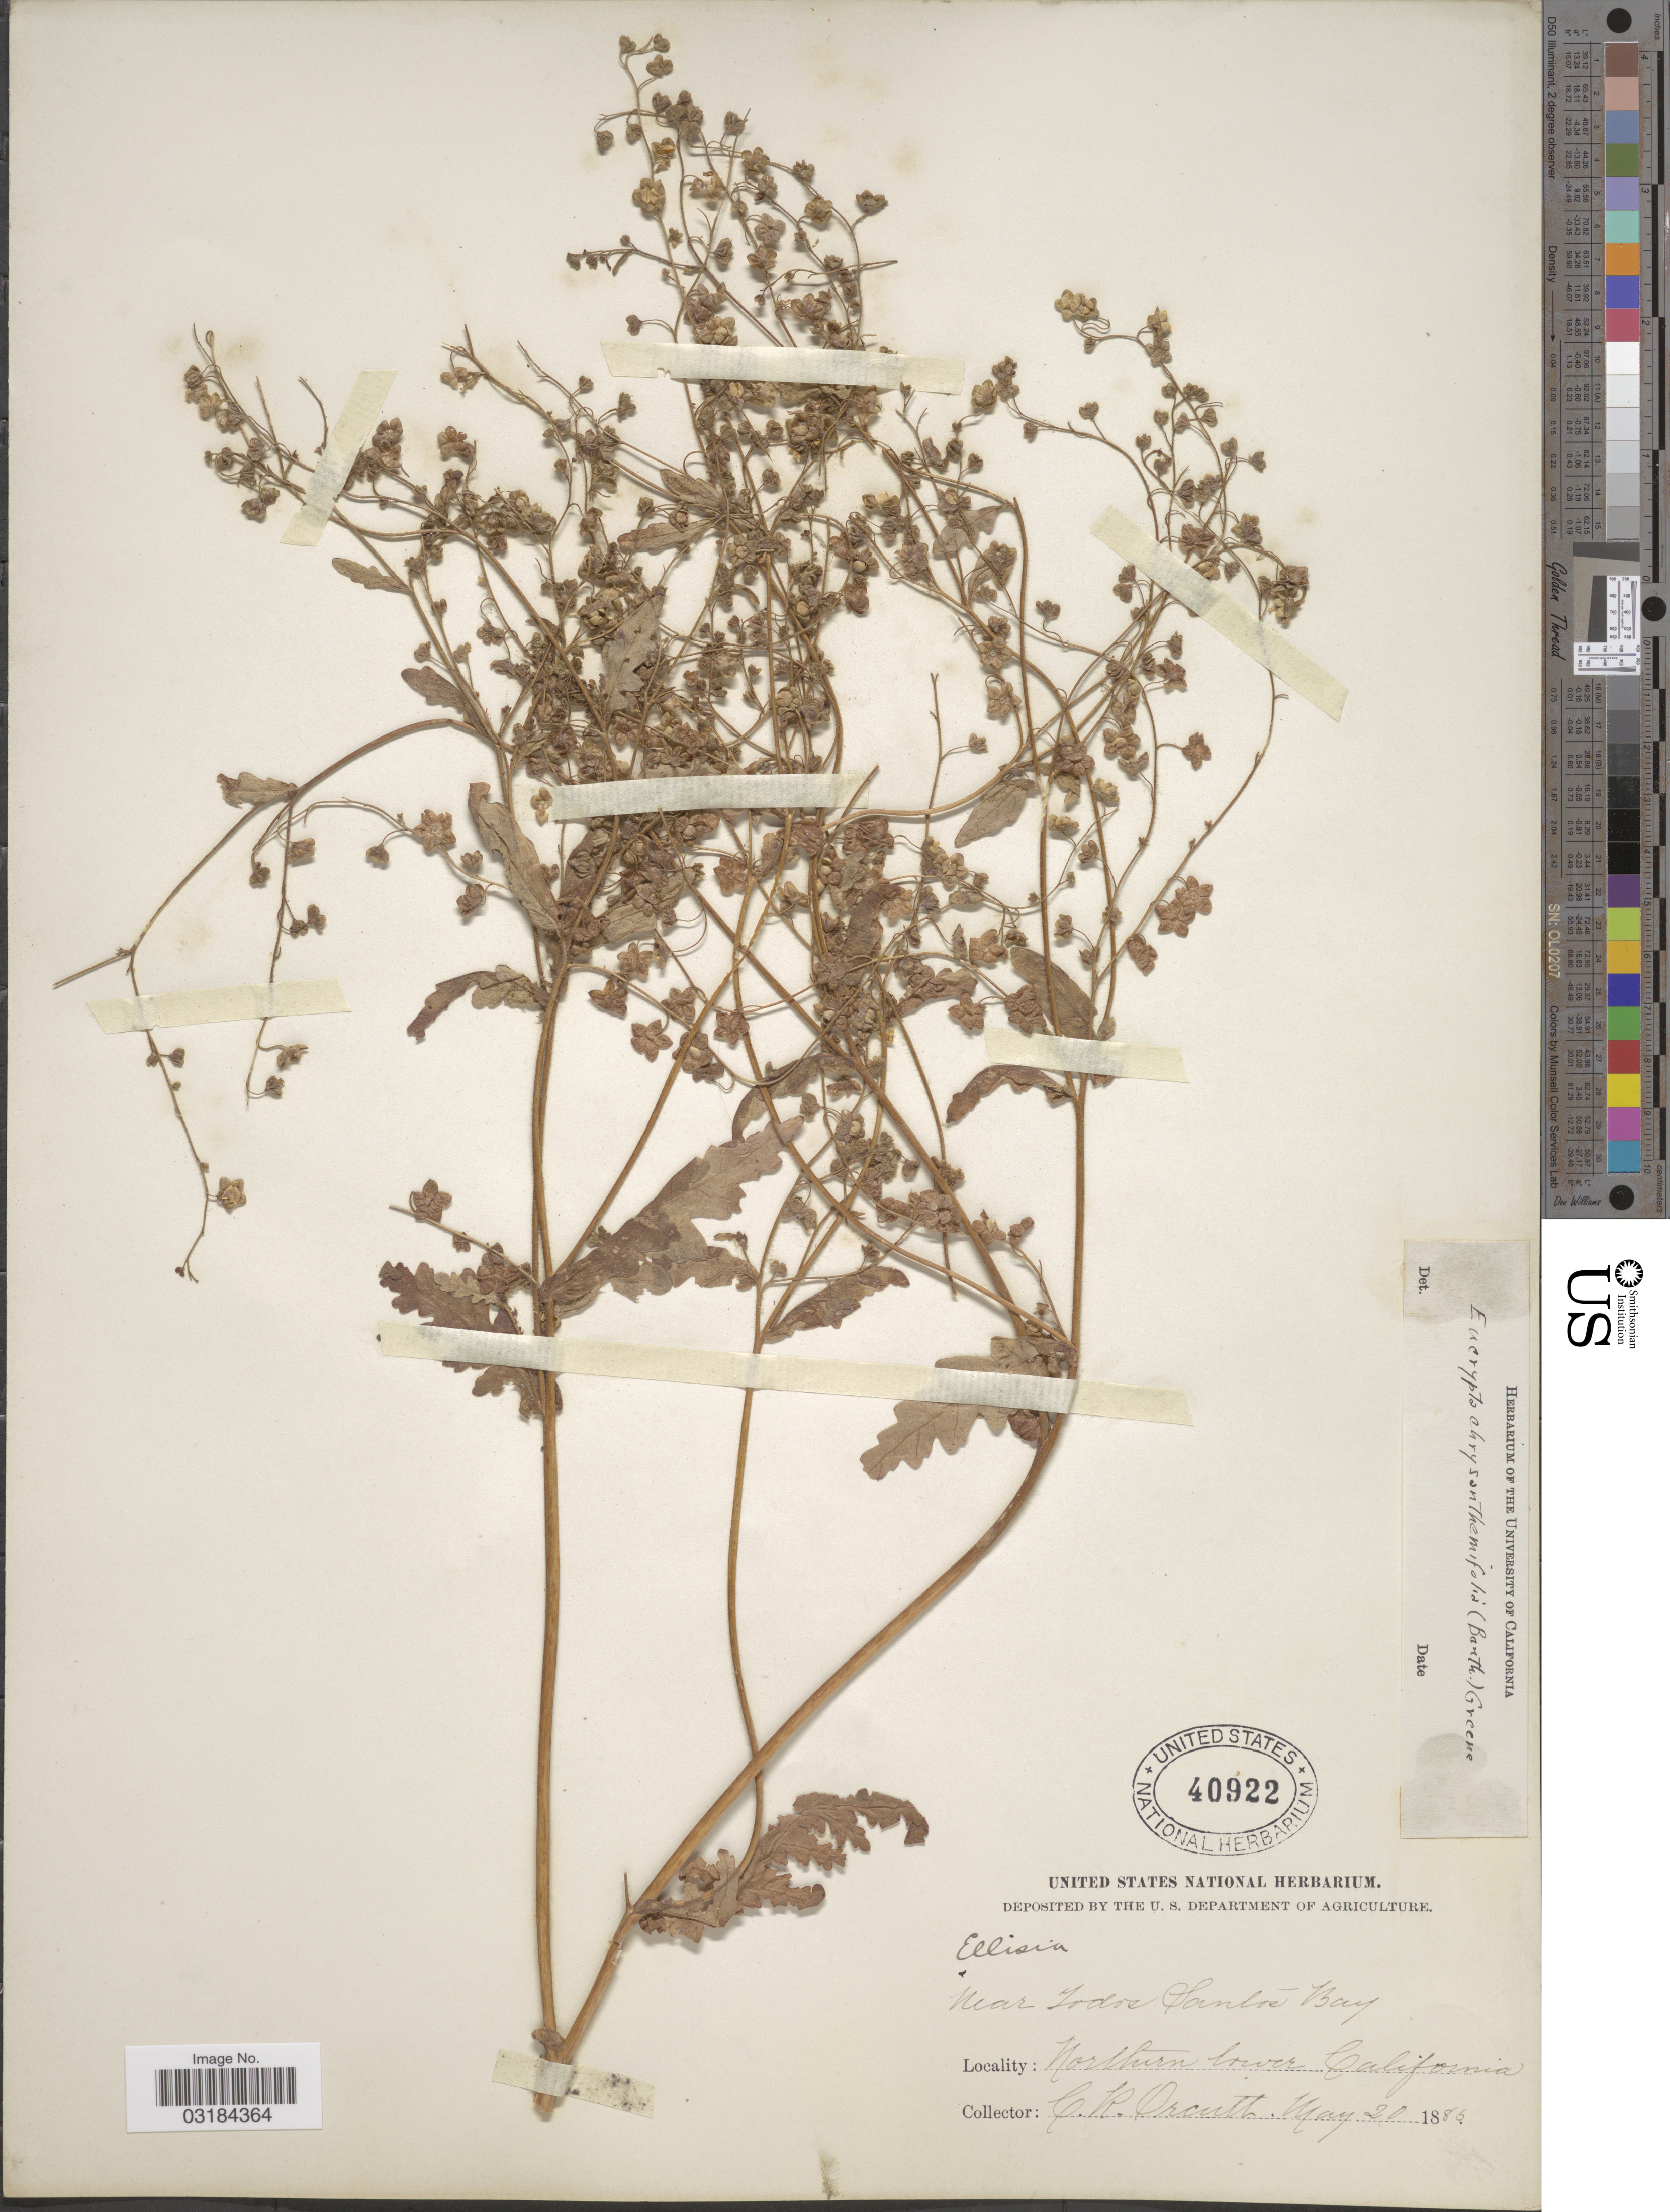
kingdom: Plantae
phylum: Tracheophyta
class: Magnoliopsida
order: Boraginales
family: Hydrophyllaceae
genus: Eucrypta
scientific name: Eucrypta chrysanthemifolia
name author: (Benth.) Greene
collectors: C. R. Orcutt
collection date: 1886-05-20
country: Mexico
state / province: Baja California Norte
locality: Near Todos Santos Bay. Northern Lower California.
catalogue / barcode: US 40922